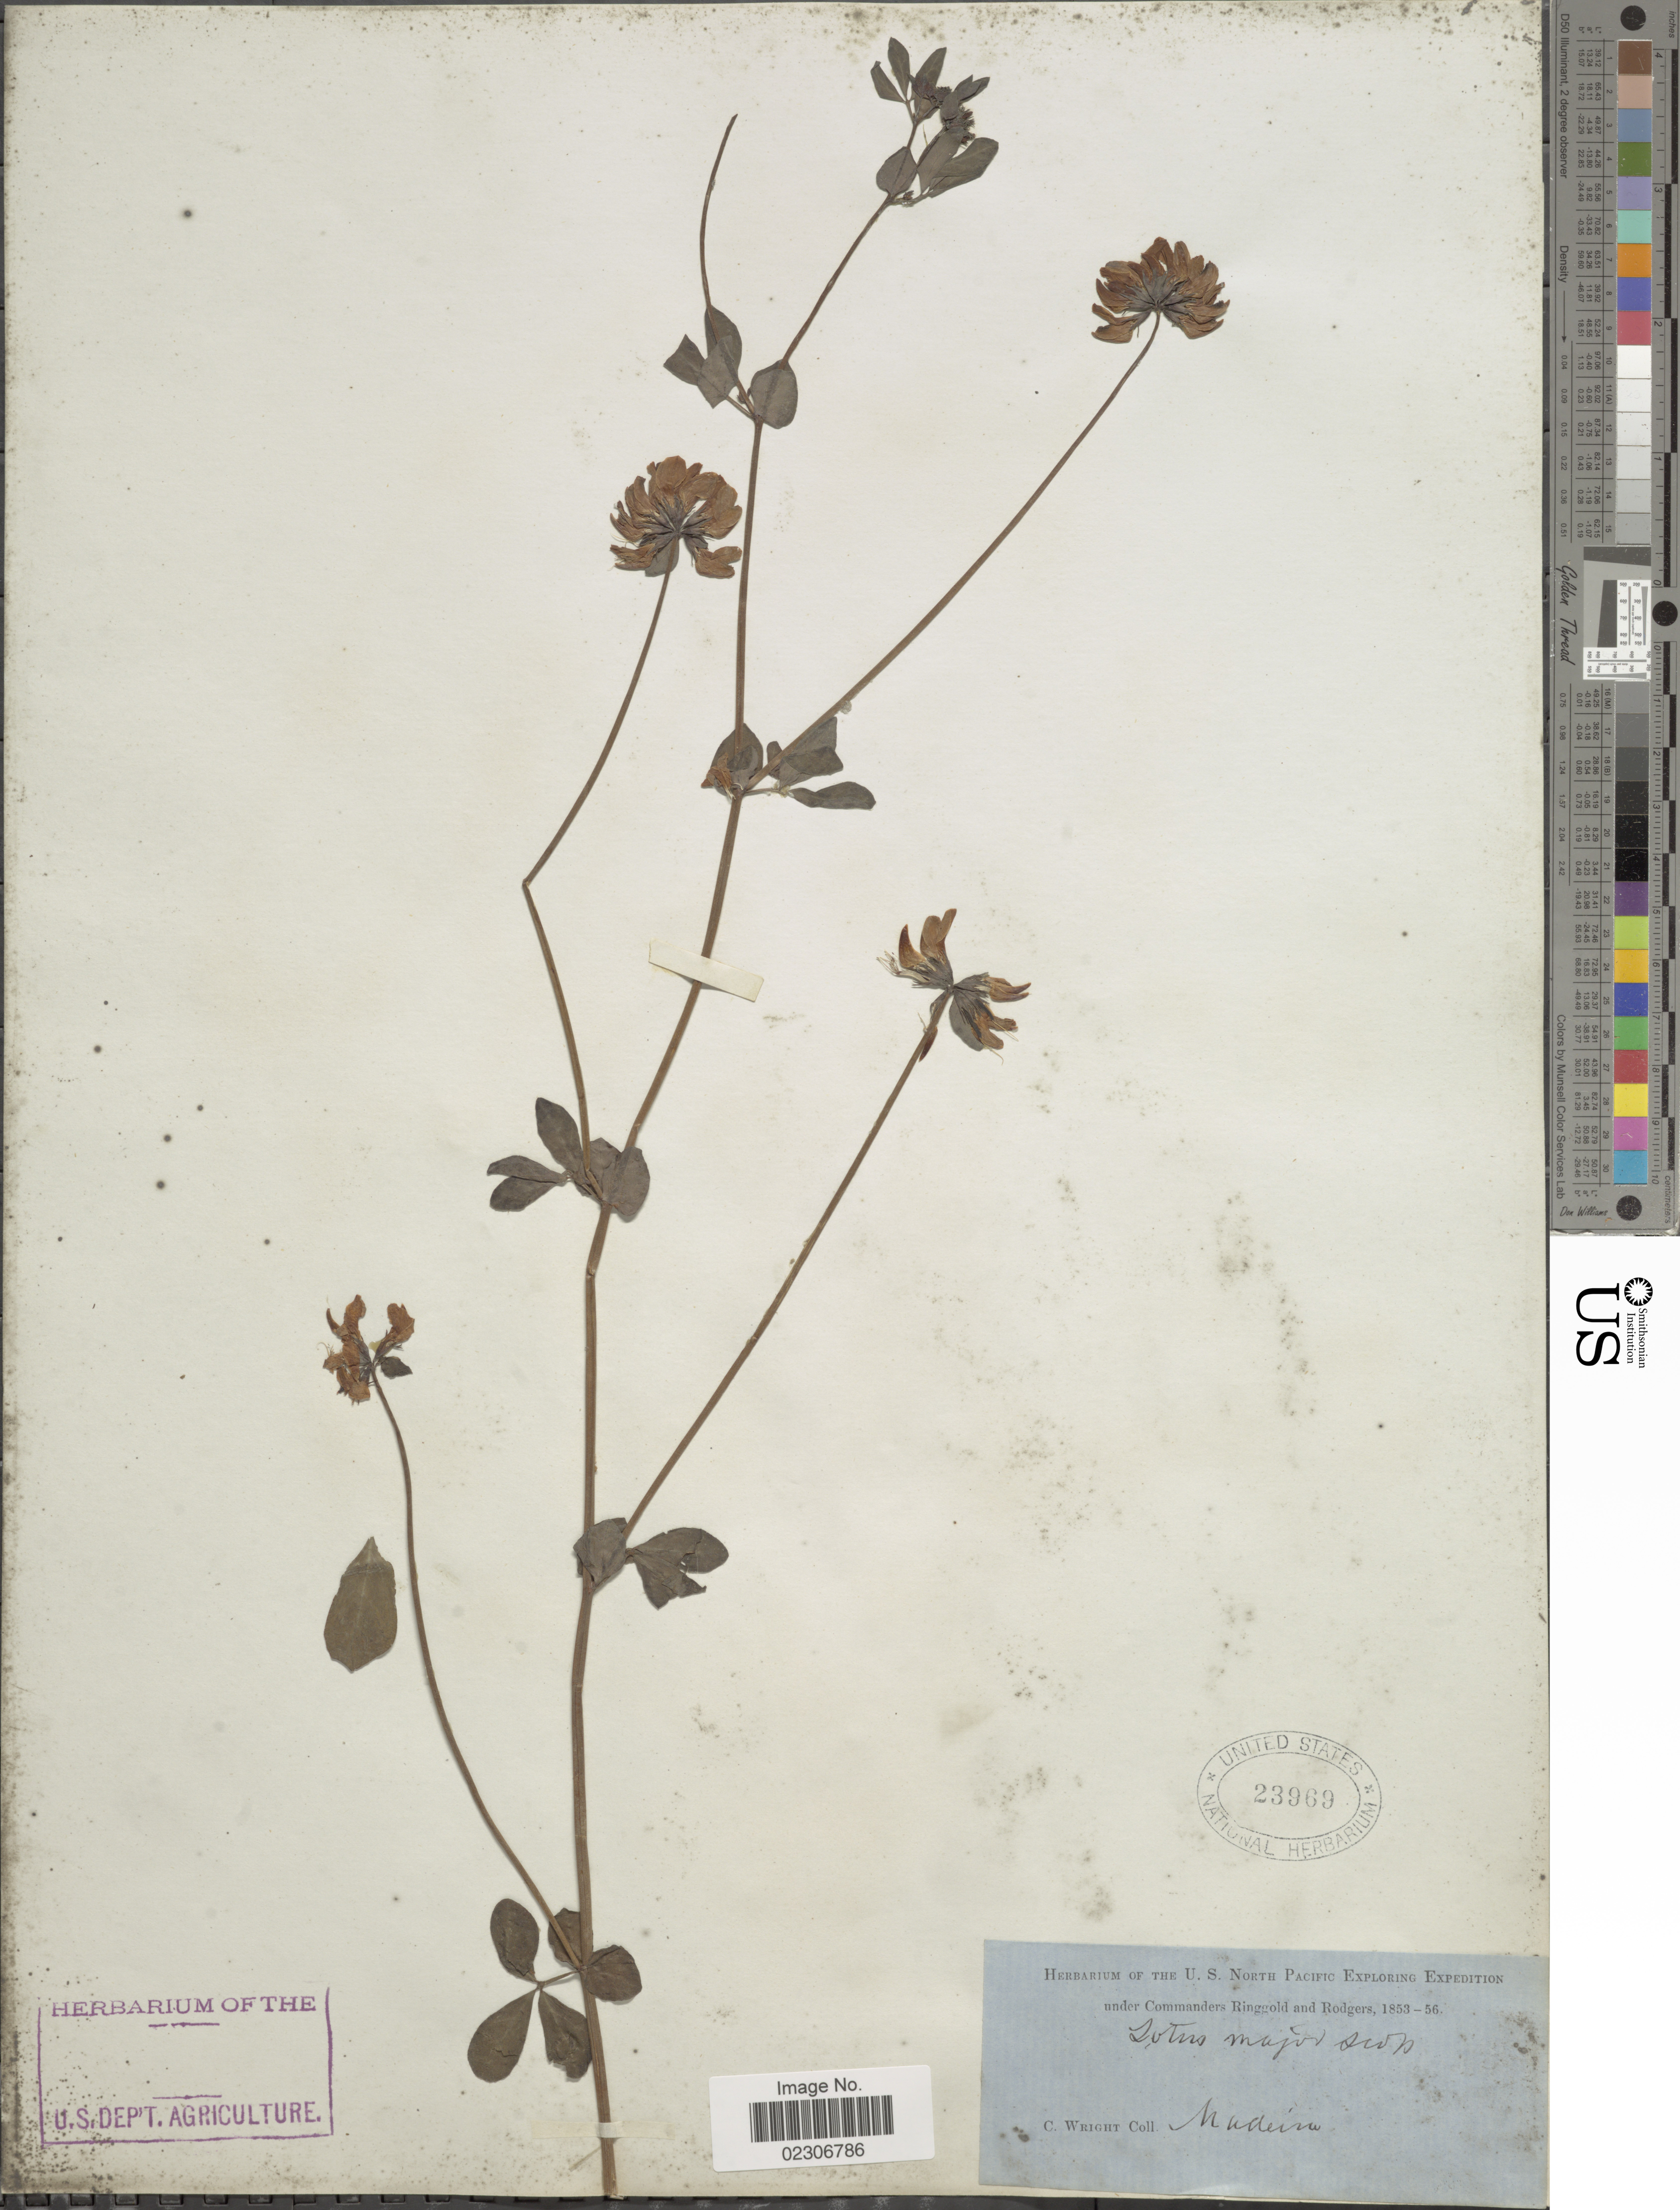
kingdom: Plantae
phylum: Tracheophyta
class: Magnoliopsida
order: Fabales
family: Fabaceae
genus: Lotus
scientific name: Lotus major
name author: Sm.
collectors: C. Wright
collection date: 1853/1856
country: Portugal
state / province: Madeira (Aut. Reg.)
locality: Madeira.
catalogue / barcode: US 23969